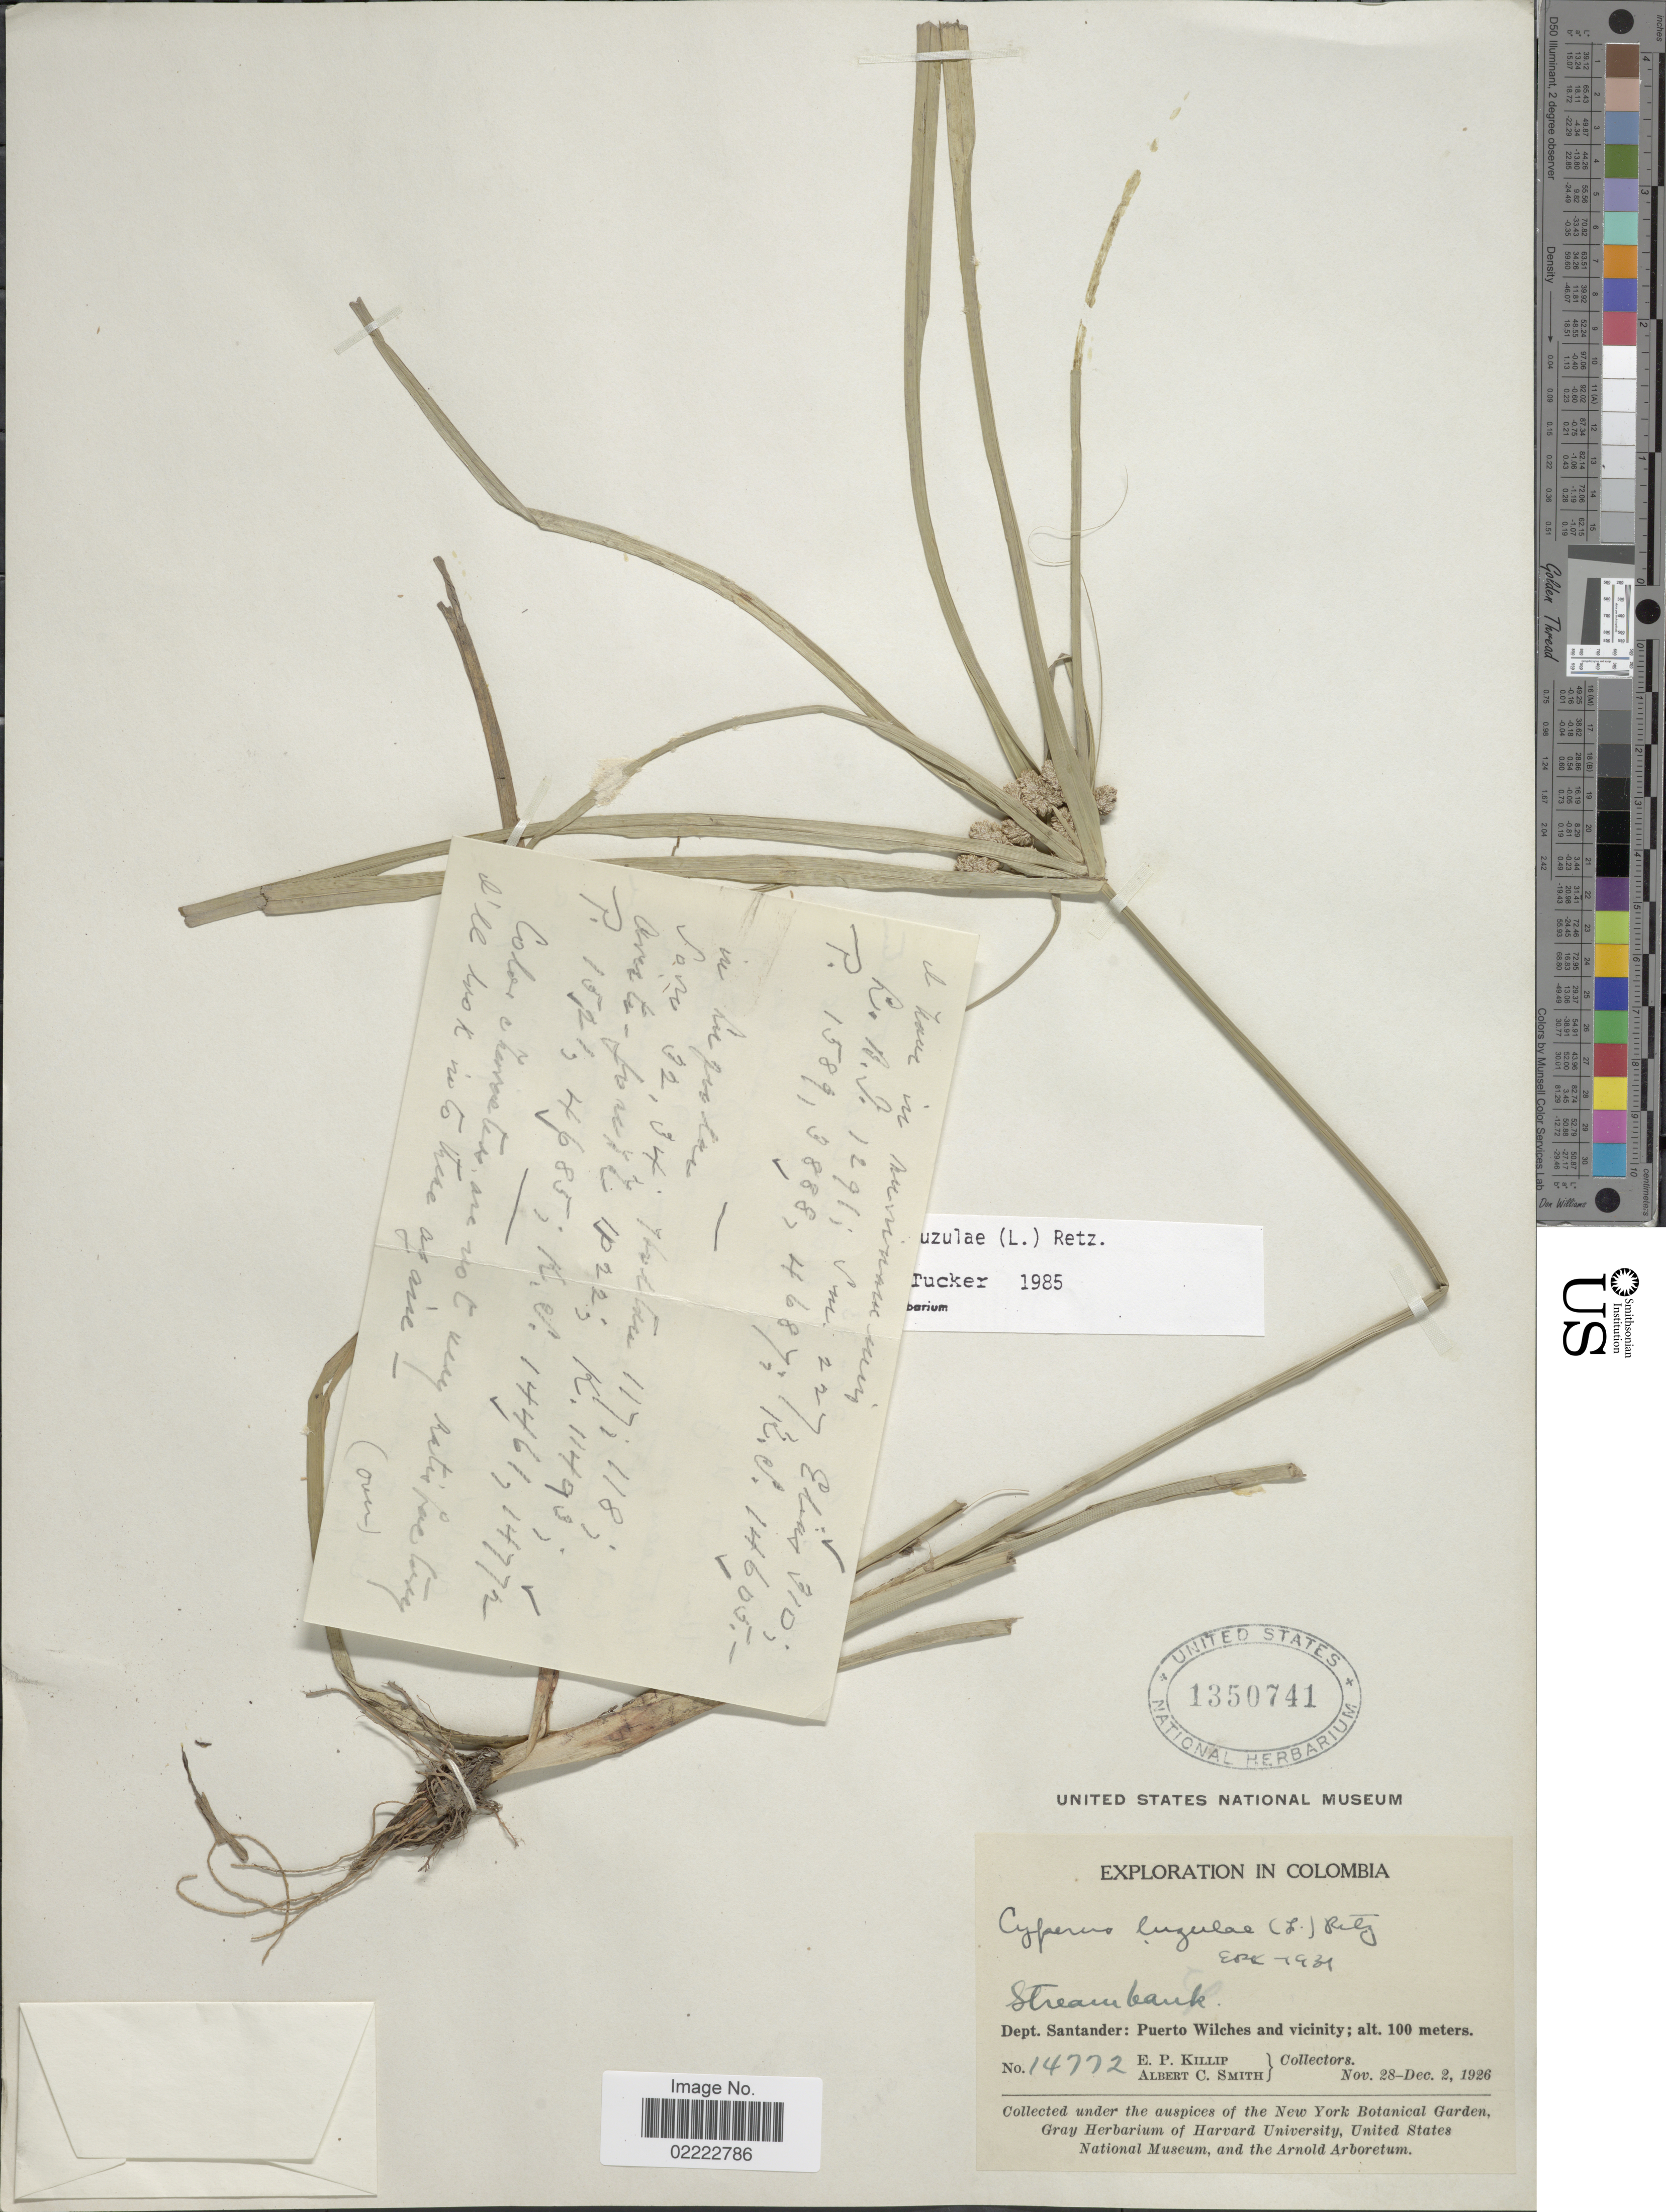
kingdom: Plantae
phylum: Tracheophyta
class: Liliopsida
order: Poales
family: Cyperaceae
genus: Cyperus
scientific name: Cyperus luzulae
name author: (L.) Rottb. ex Retz.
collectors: E. P. Killip & A. C. Smith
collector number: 14772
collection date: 1926-11-28/1926-12-02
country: Colombia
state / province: Santander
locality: Stream bank, Dept Santander: Puerto Wilches and vicinity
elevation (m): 100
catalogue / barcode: US 1350741